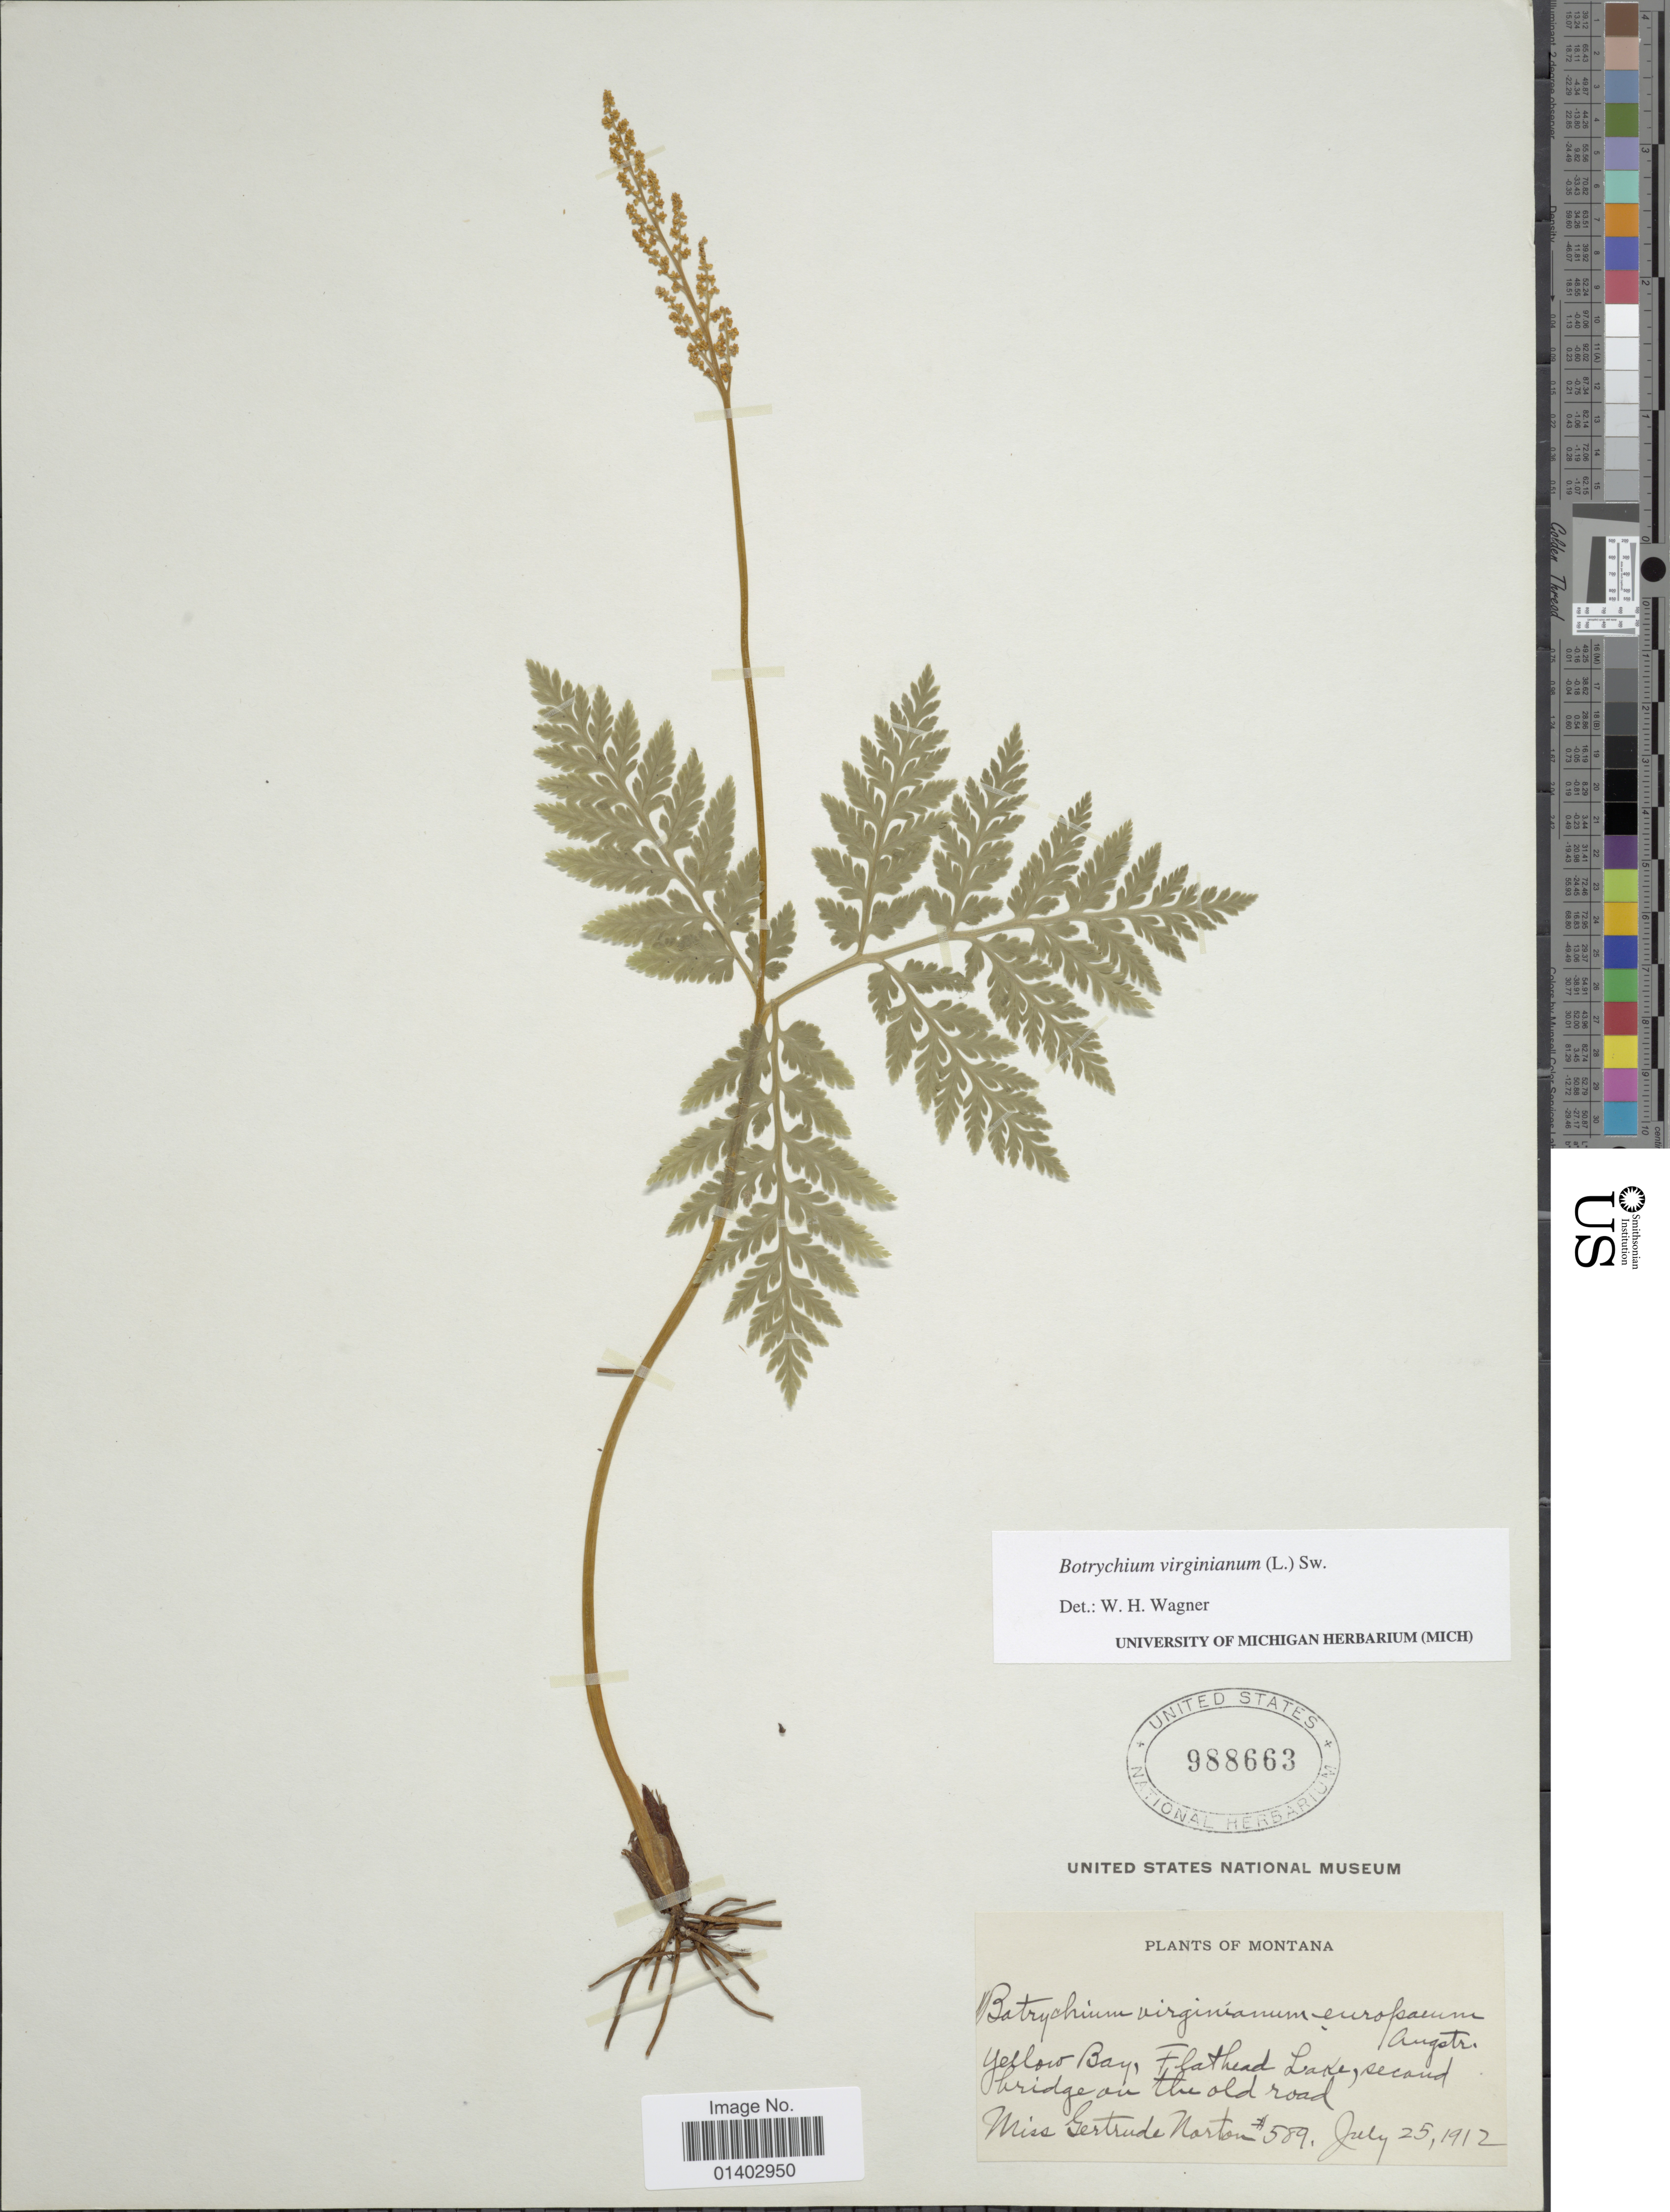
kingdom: Plantae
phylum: Tracheophyta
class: Polypodiopsida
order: Ophioglossales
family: Ophioglossaceae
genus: Botrychium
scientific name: Botrychium virginianum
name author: (L.) Sw.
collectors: G. Norton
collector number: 589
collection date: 1912-07-25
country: United States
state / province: Montana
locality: Yellow Bay, Flathead Lade, second bridge on the old road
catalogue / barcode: US 988663